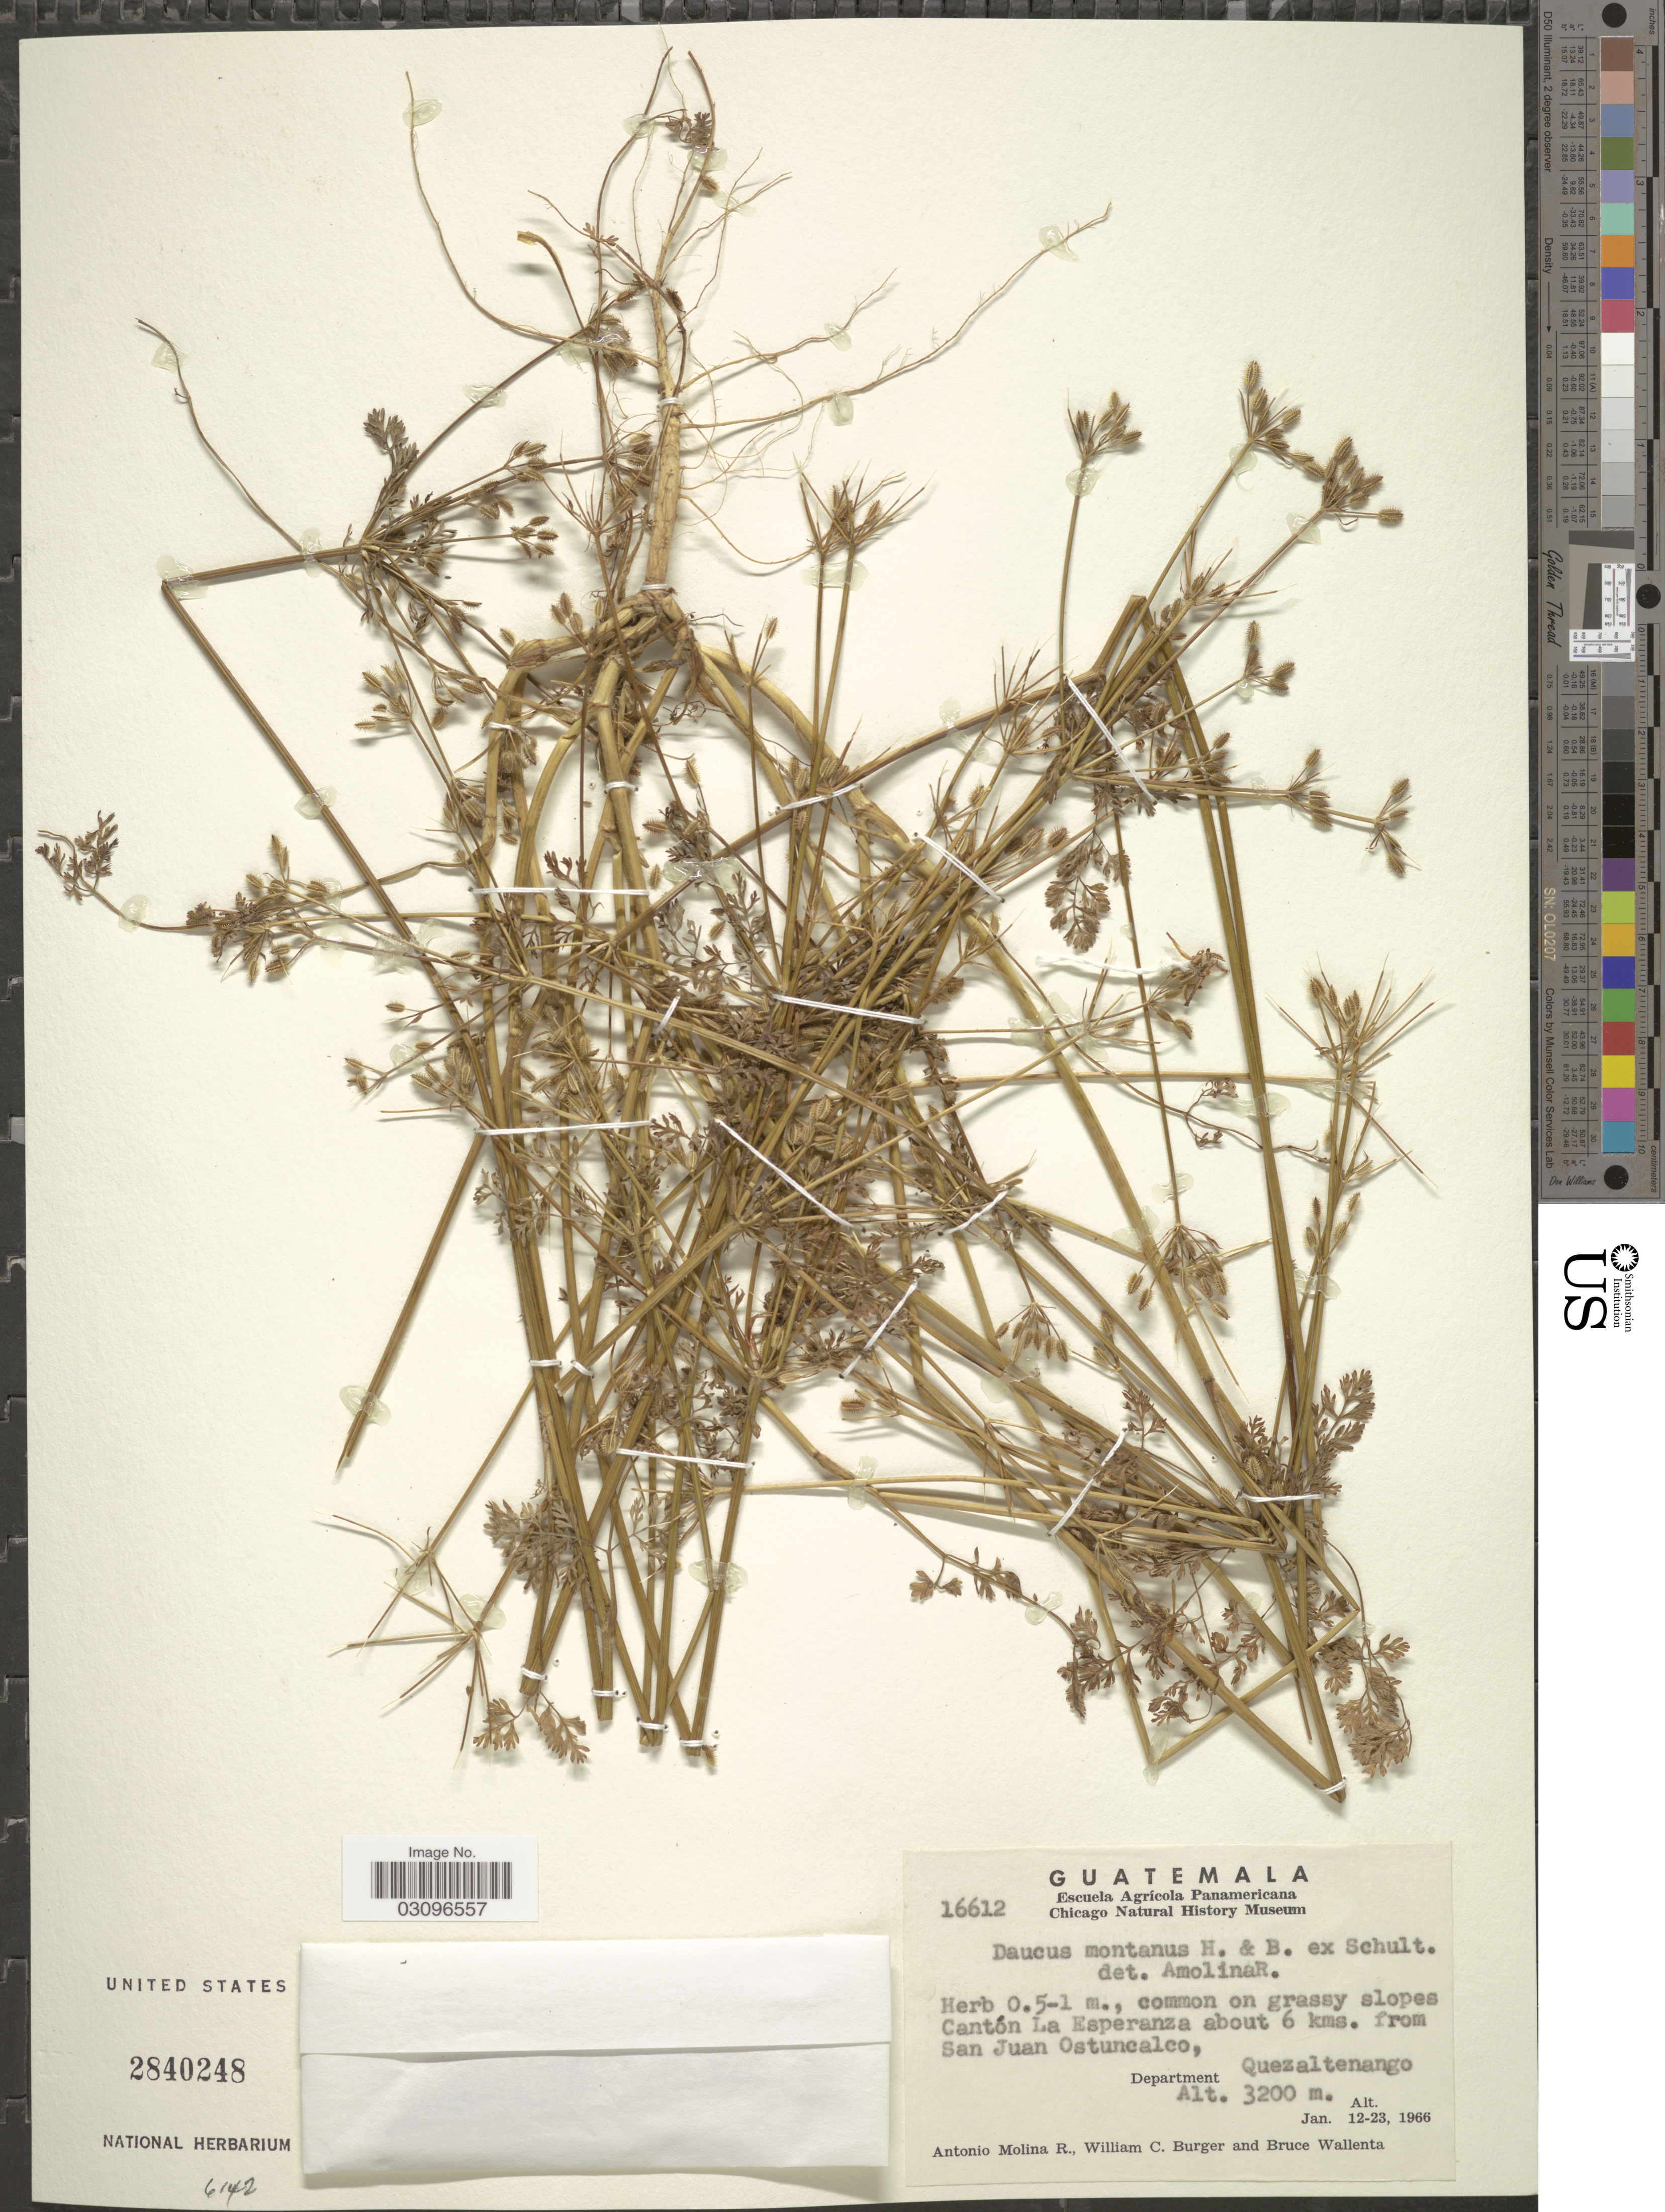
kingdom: Plantae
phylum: Tracheophyta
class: Magnoliopsida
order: Apiales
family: Apiaceae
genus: Daucus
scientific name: Daucus montanus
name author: Humb. & Bonpl. ex Spreng.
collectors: A. Molina R., W. Burger & B. Wallenta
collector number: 16612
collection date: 1966-01-12/1966-01-23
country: Guatemala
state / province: Quetzaltenango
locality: Common on grassy slopes Cantón La Esperanza about 6 kms. from San Juan Ostuncalco, Department Quezaltenango.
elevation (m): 3200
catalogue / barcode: US 2840248